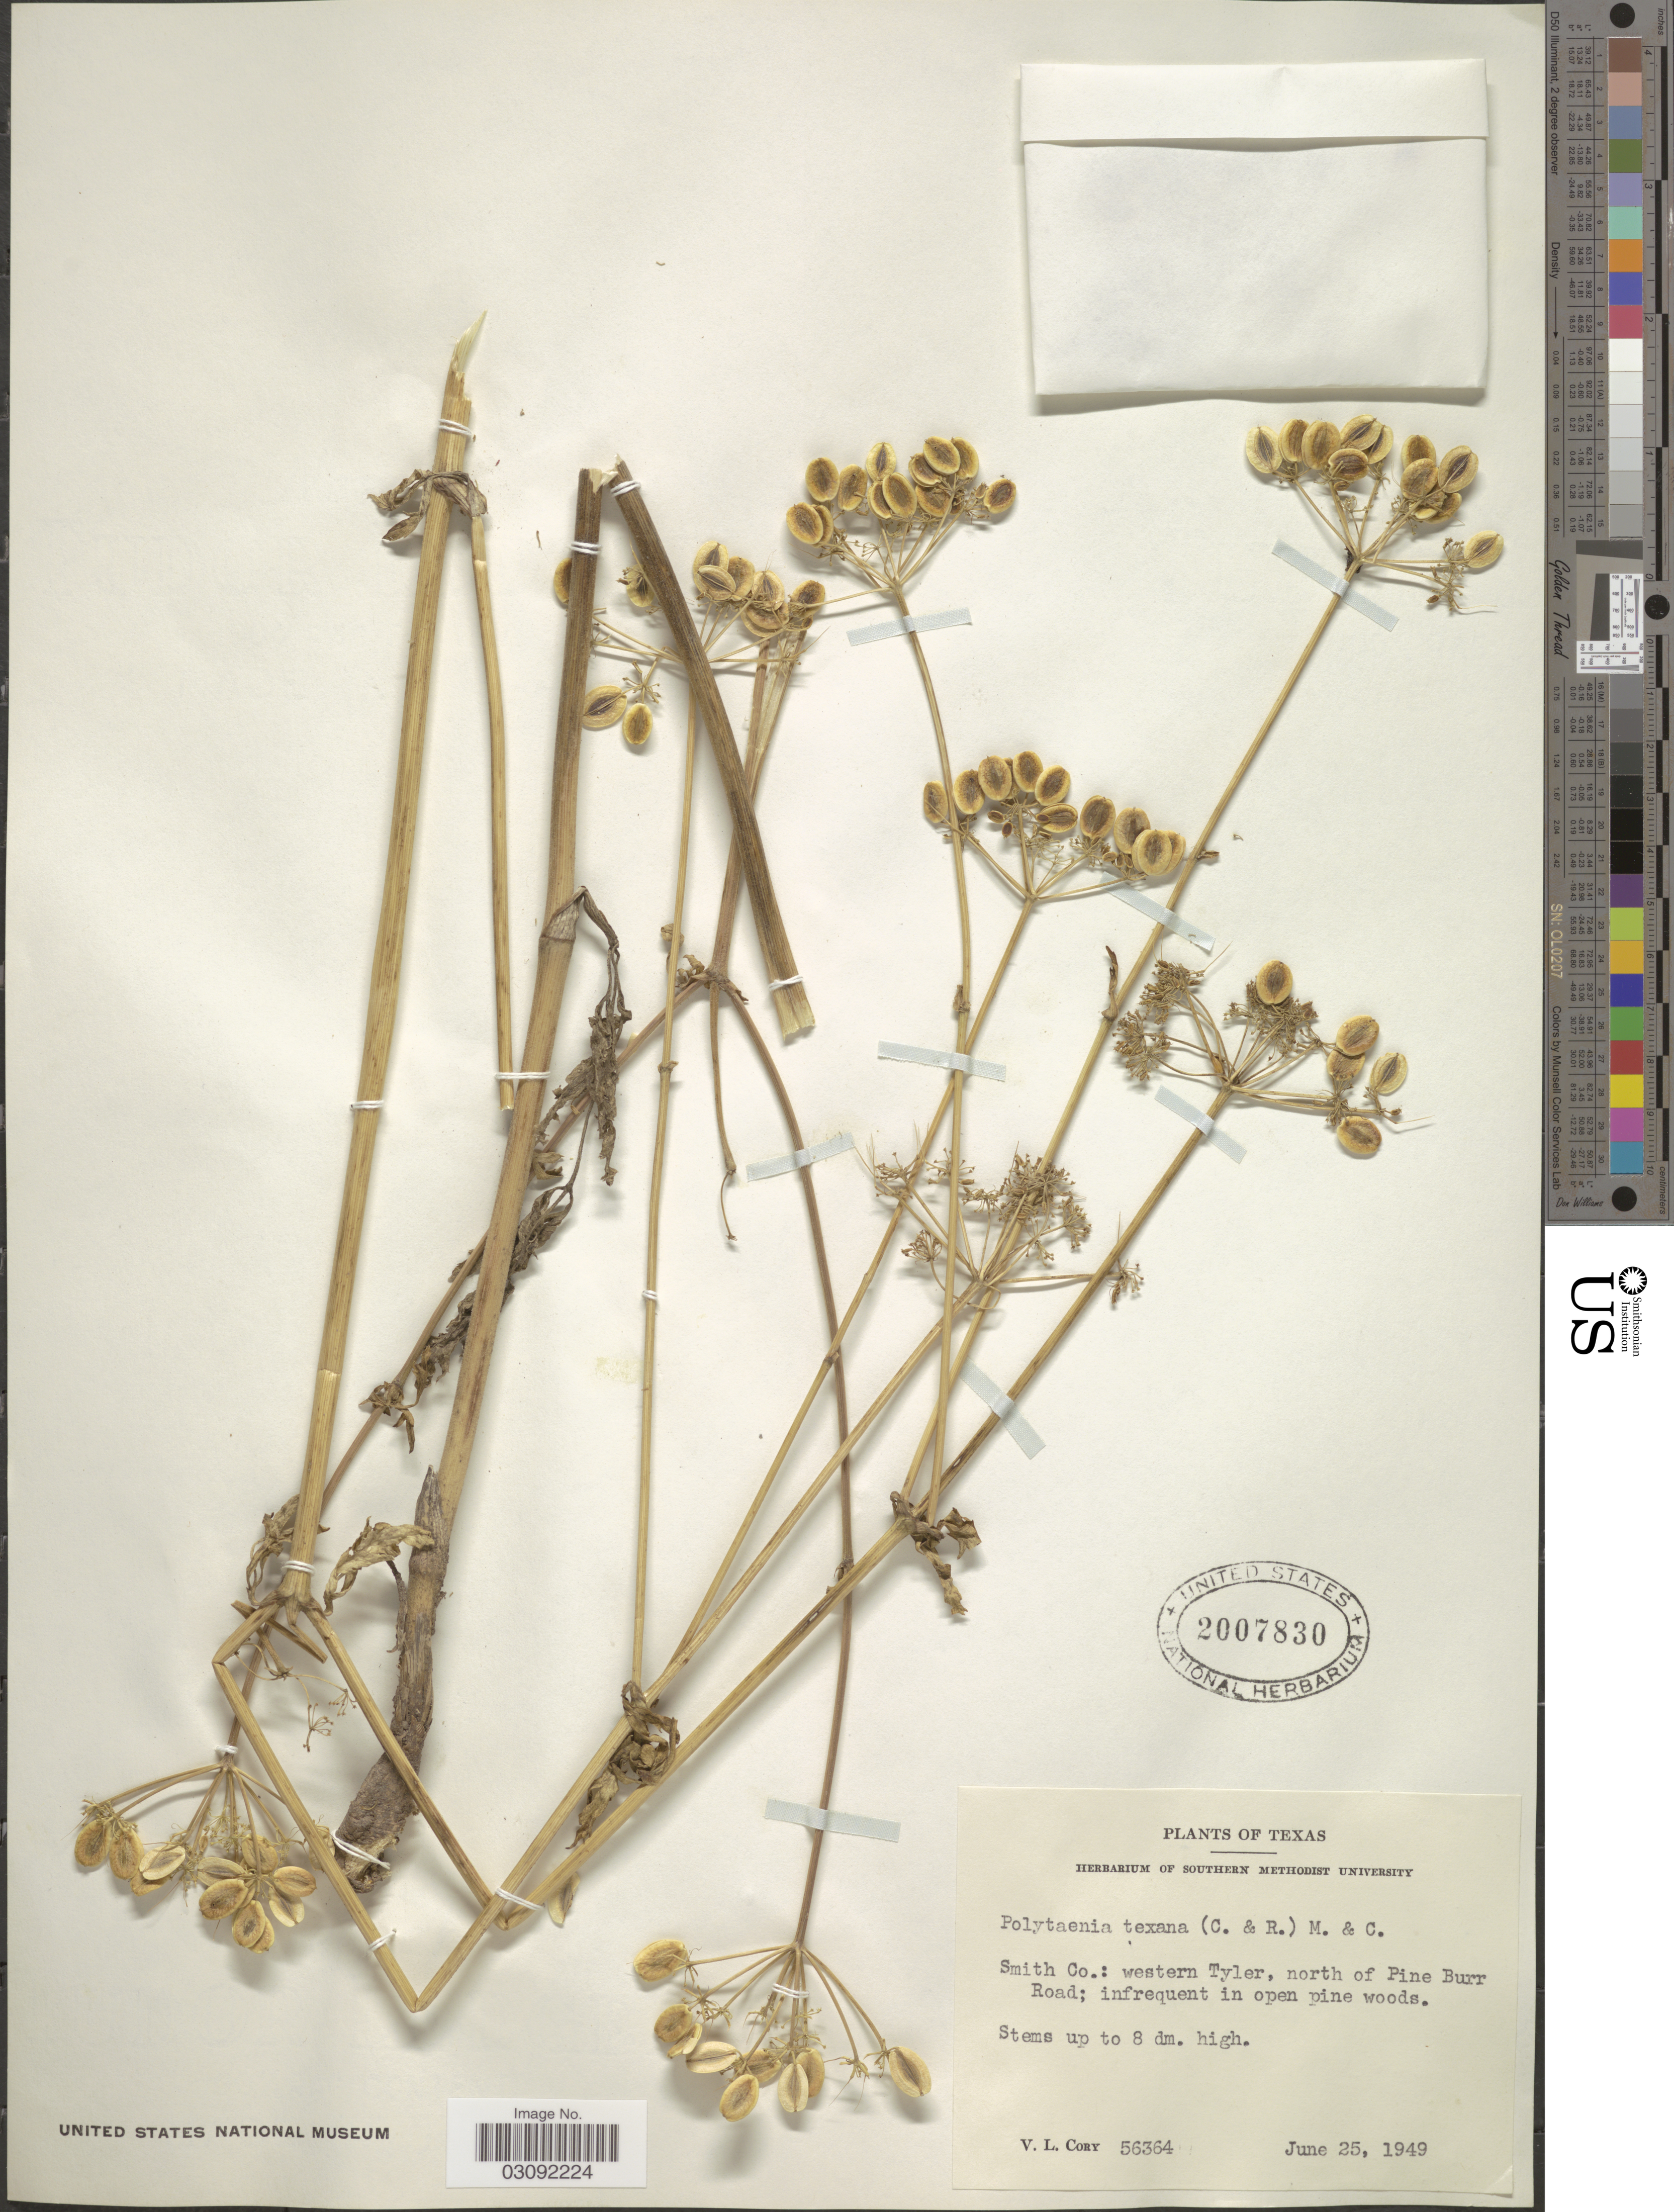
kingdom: Plantae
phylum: Tracheophyta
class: Magnoliopsida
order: Apiales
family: Apiaceae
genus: Polytaenia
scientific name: Polytaenia texana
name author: (J.M. Coult. & Rose) Mathias & Constance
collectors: V. Cory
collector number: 56364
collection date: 1949-06-25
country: United States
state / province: Texas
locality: Smith Co.: western Tyler, north of Pine Burr Road.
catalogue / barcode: US 2007830